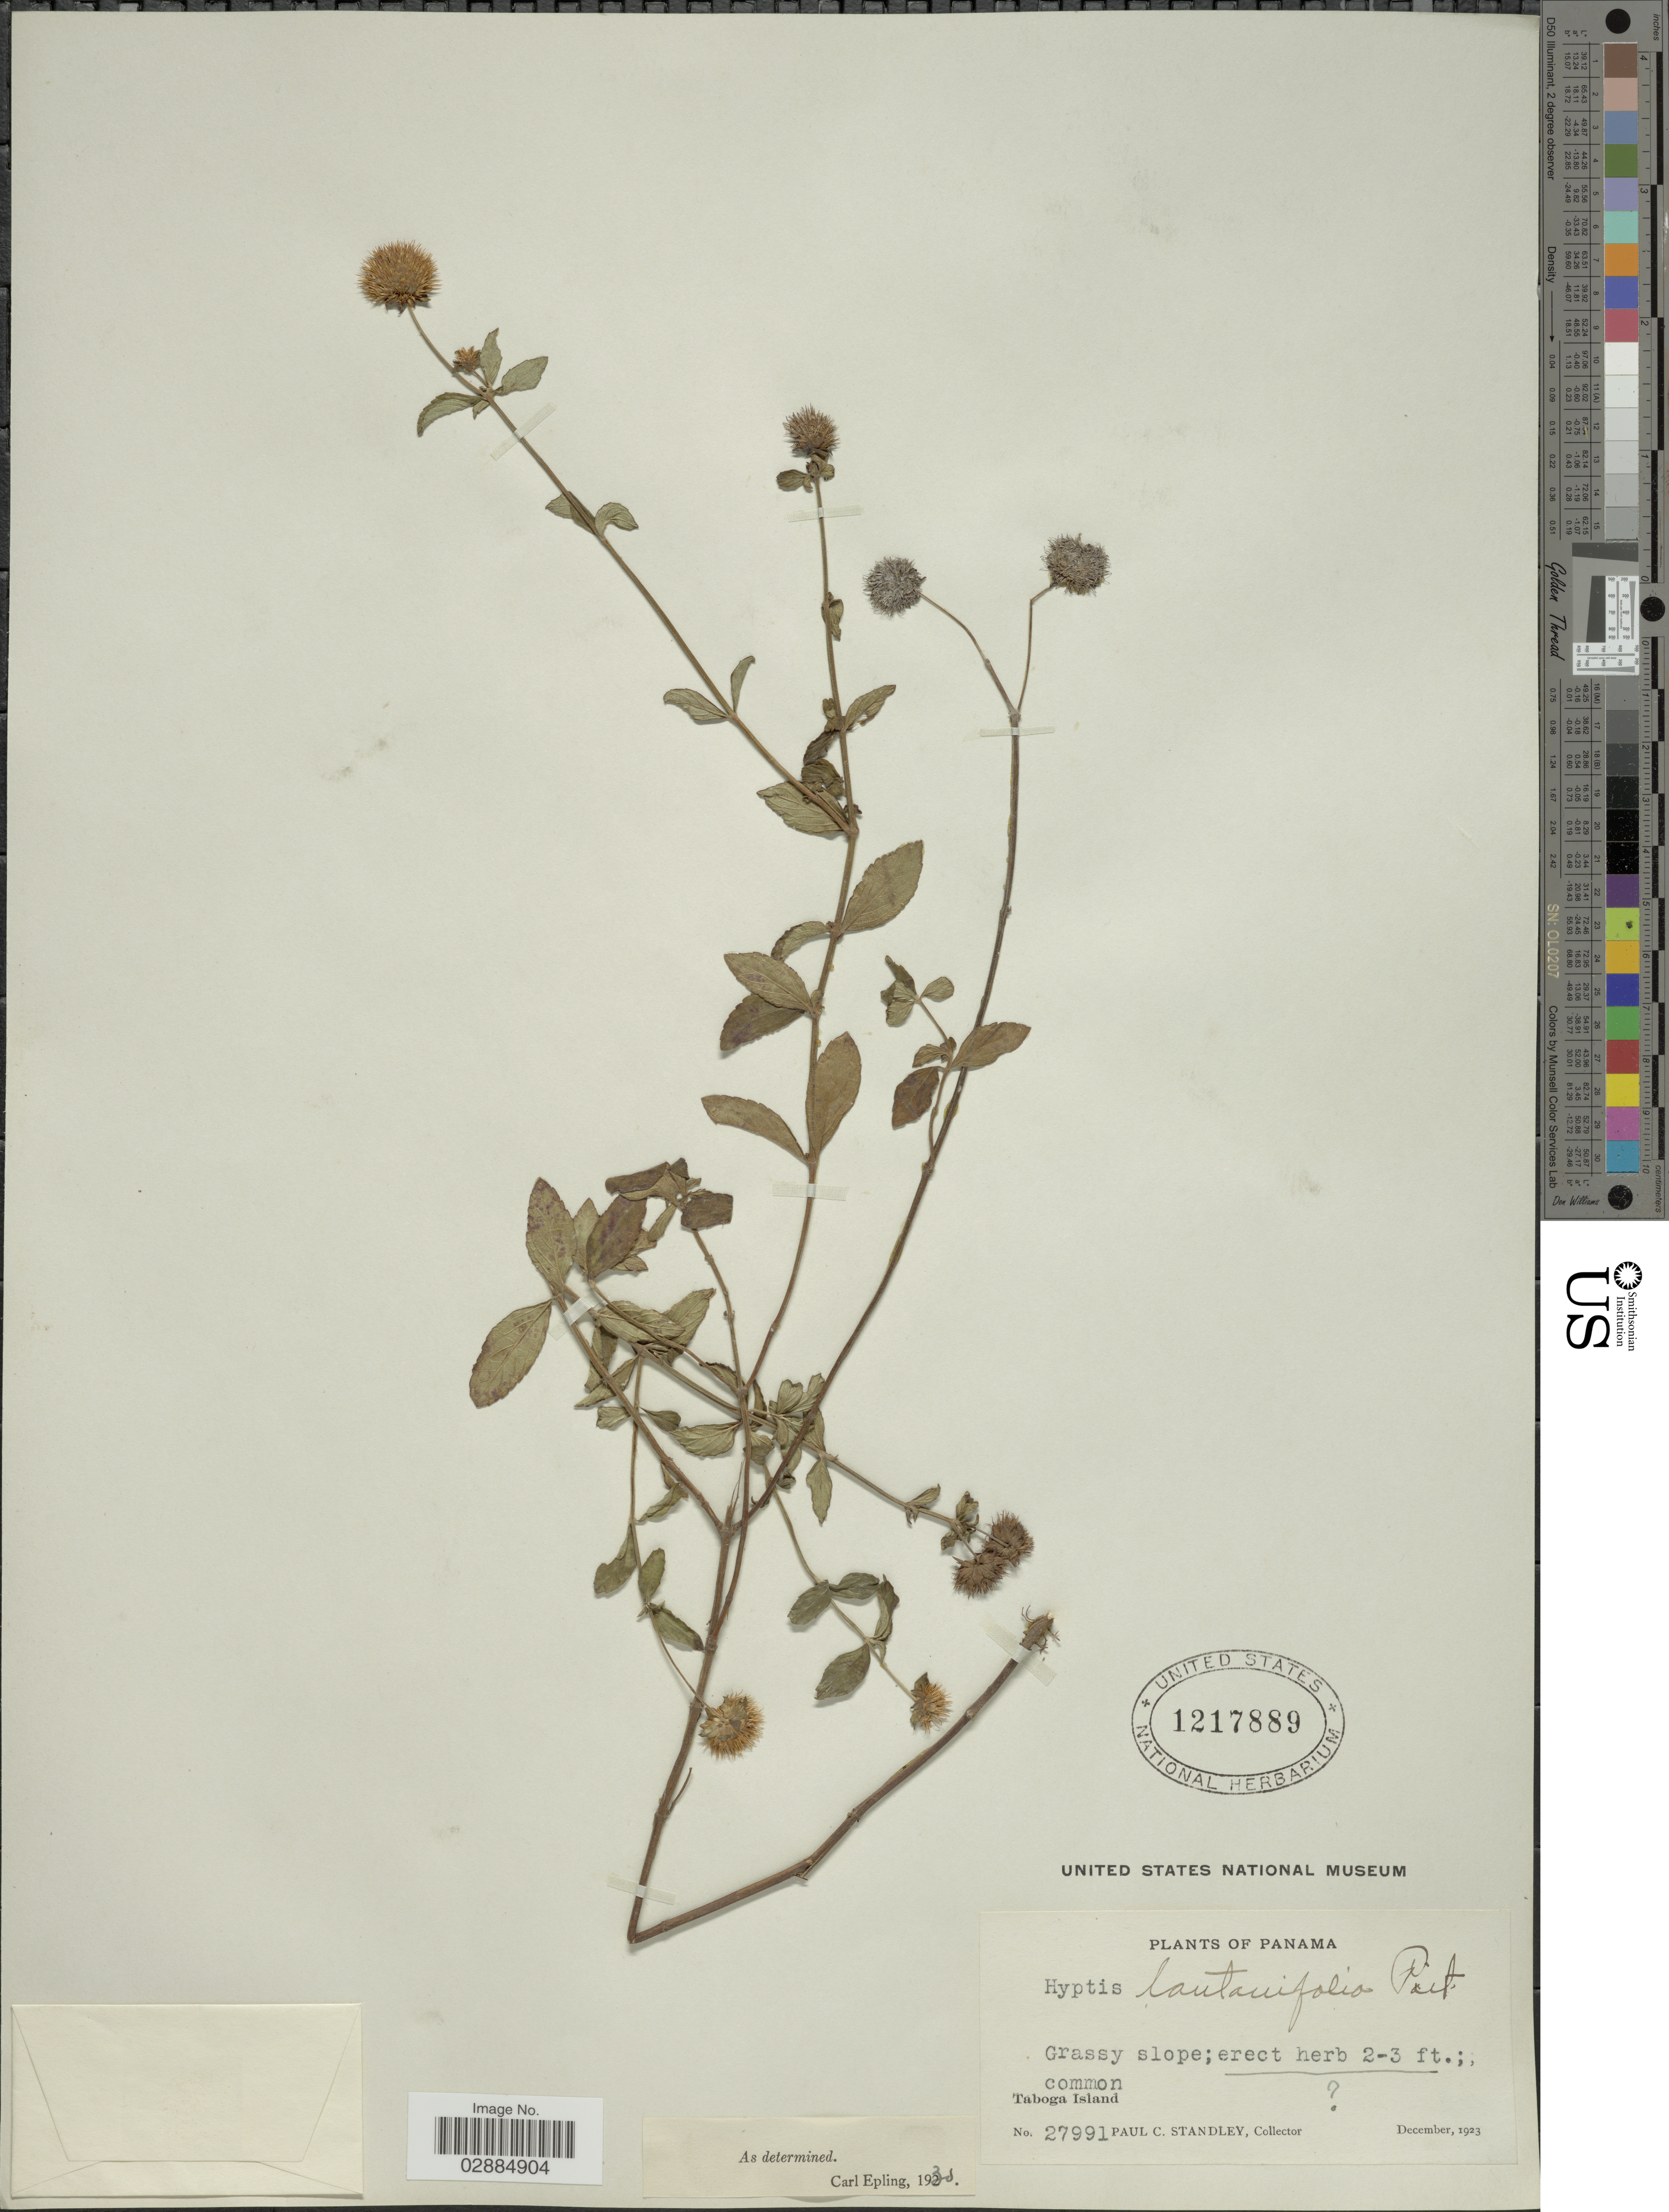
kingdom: Plantae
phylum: Tracheophyta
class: Magnoliopsida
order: Lamiales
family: Lamiaceae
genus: Hyptis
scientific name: Hyptis lantanifolia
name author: Poit.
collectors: P. C. Standley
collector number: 27991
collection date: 1923-12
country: Panama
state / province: Panamá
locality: Taboga Island.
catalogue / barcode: US 1217889